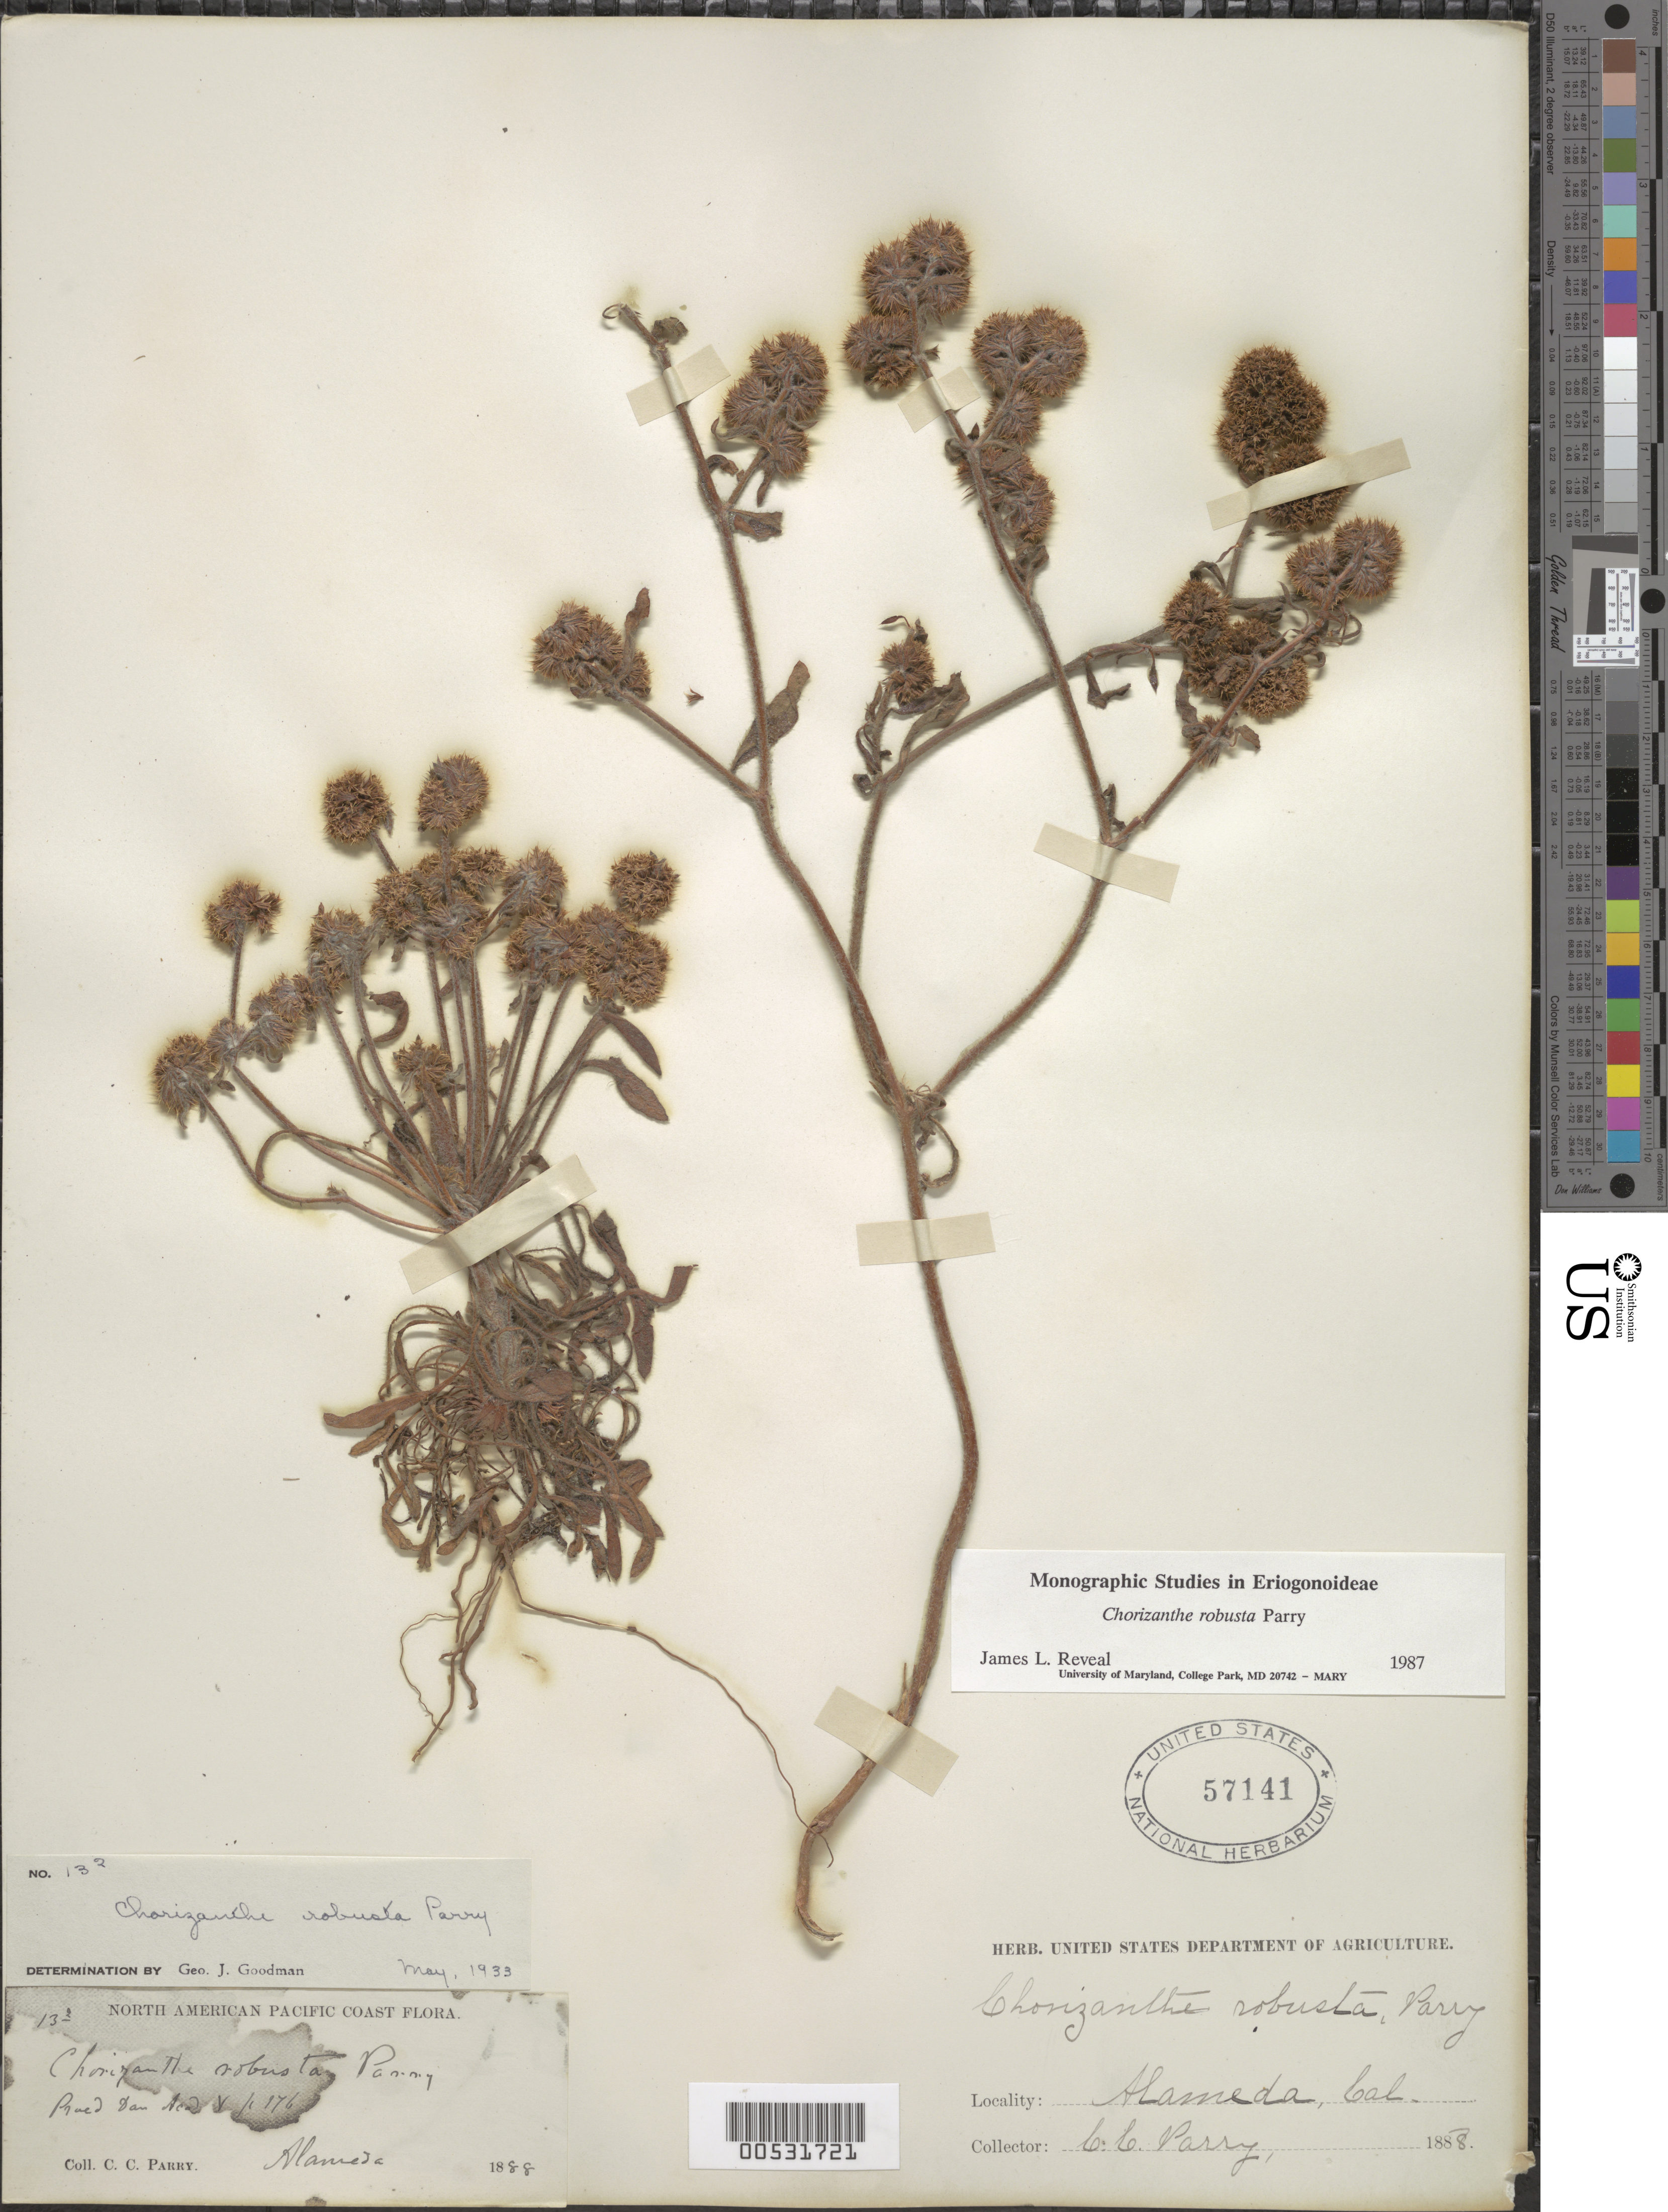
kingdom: Plantae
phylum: Tracheophyta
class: Magnoliopsida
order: Caryophyllales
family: Polygonaceae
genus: Chorizanthe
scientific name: Chorizanthe robusta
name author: Parry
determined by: Reveal, J. L.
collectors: C. C. Parry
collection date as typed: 1888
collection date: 1888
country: United States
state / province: California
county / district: Alameda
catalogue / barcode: US 57141